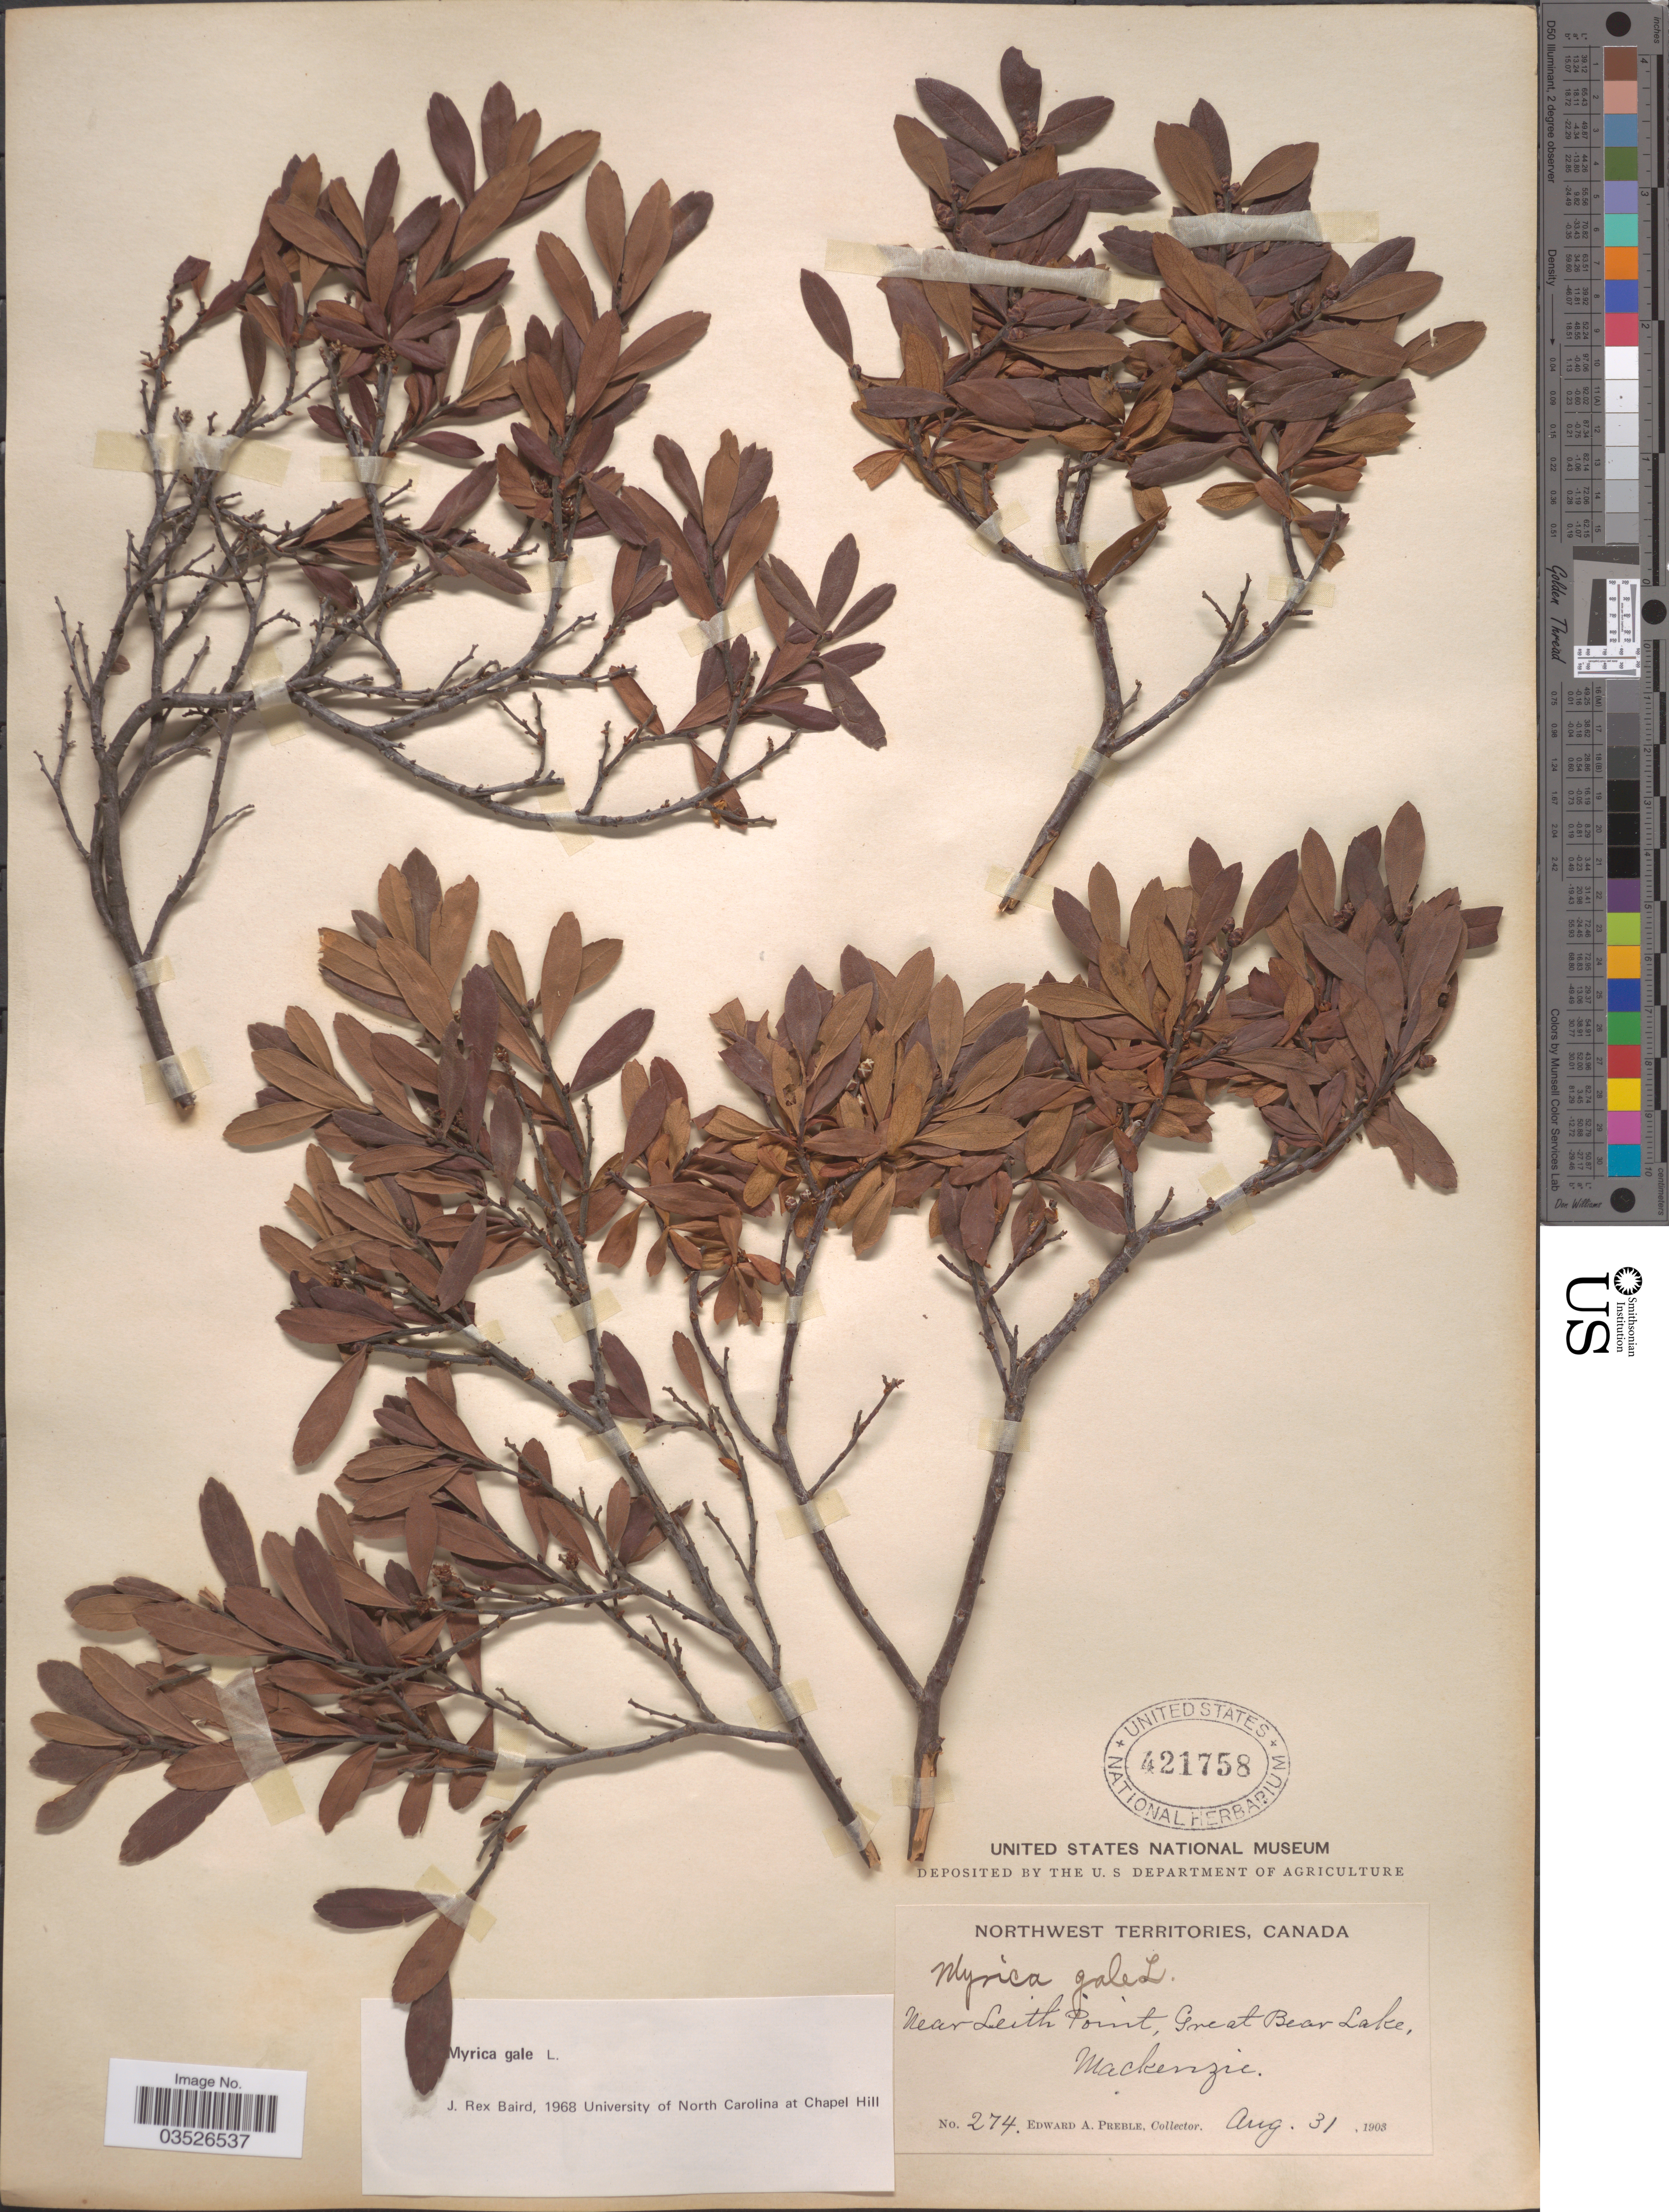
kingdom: Plantae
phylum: Tracheophyta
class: Magnoliopsida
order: Fagales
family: Myricaceae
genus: Myrica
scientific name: Myrica gale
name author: L.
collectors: E. Preble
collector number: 274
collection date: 1903-08-31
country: Canada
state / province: Northwest Territories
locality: Near Leith Point, Great Bear Lake, Mackenzie.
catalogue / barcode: US 421758